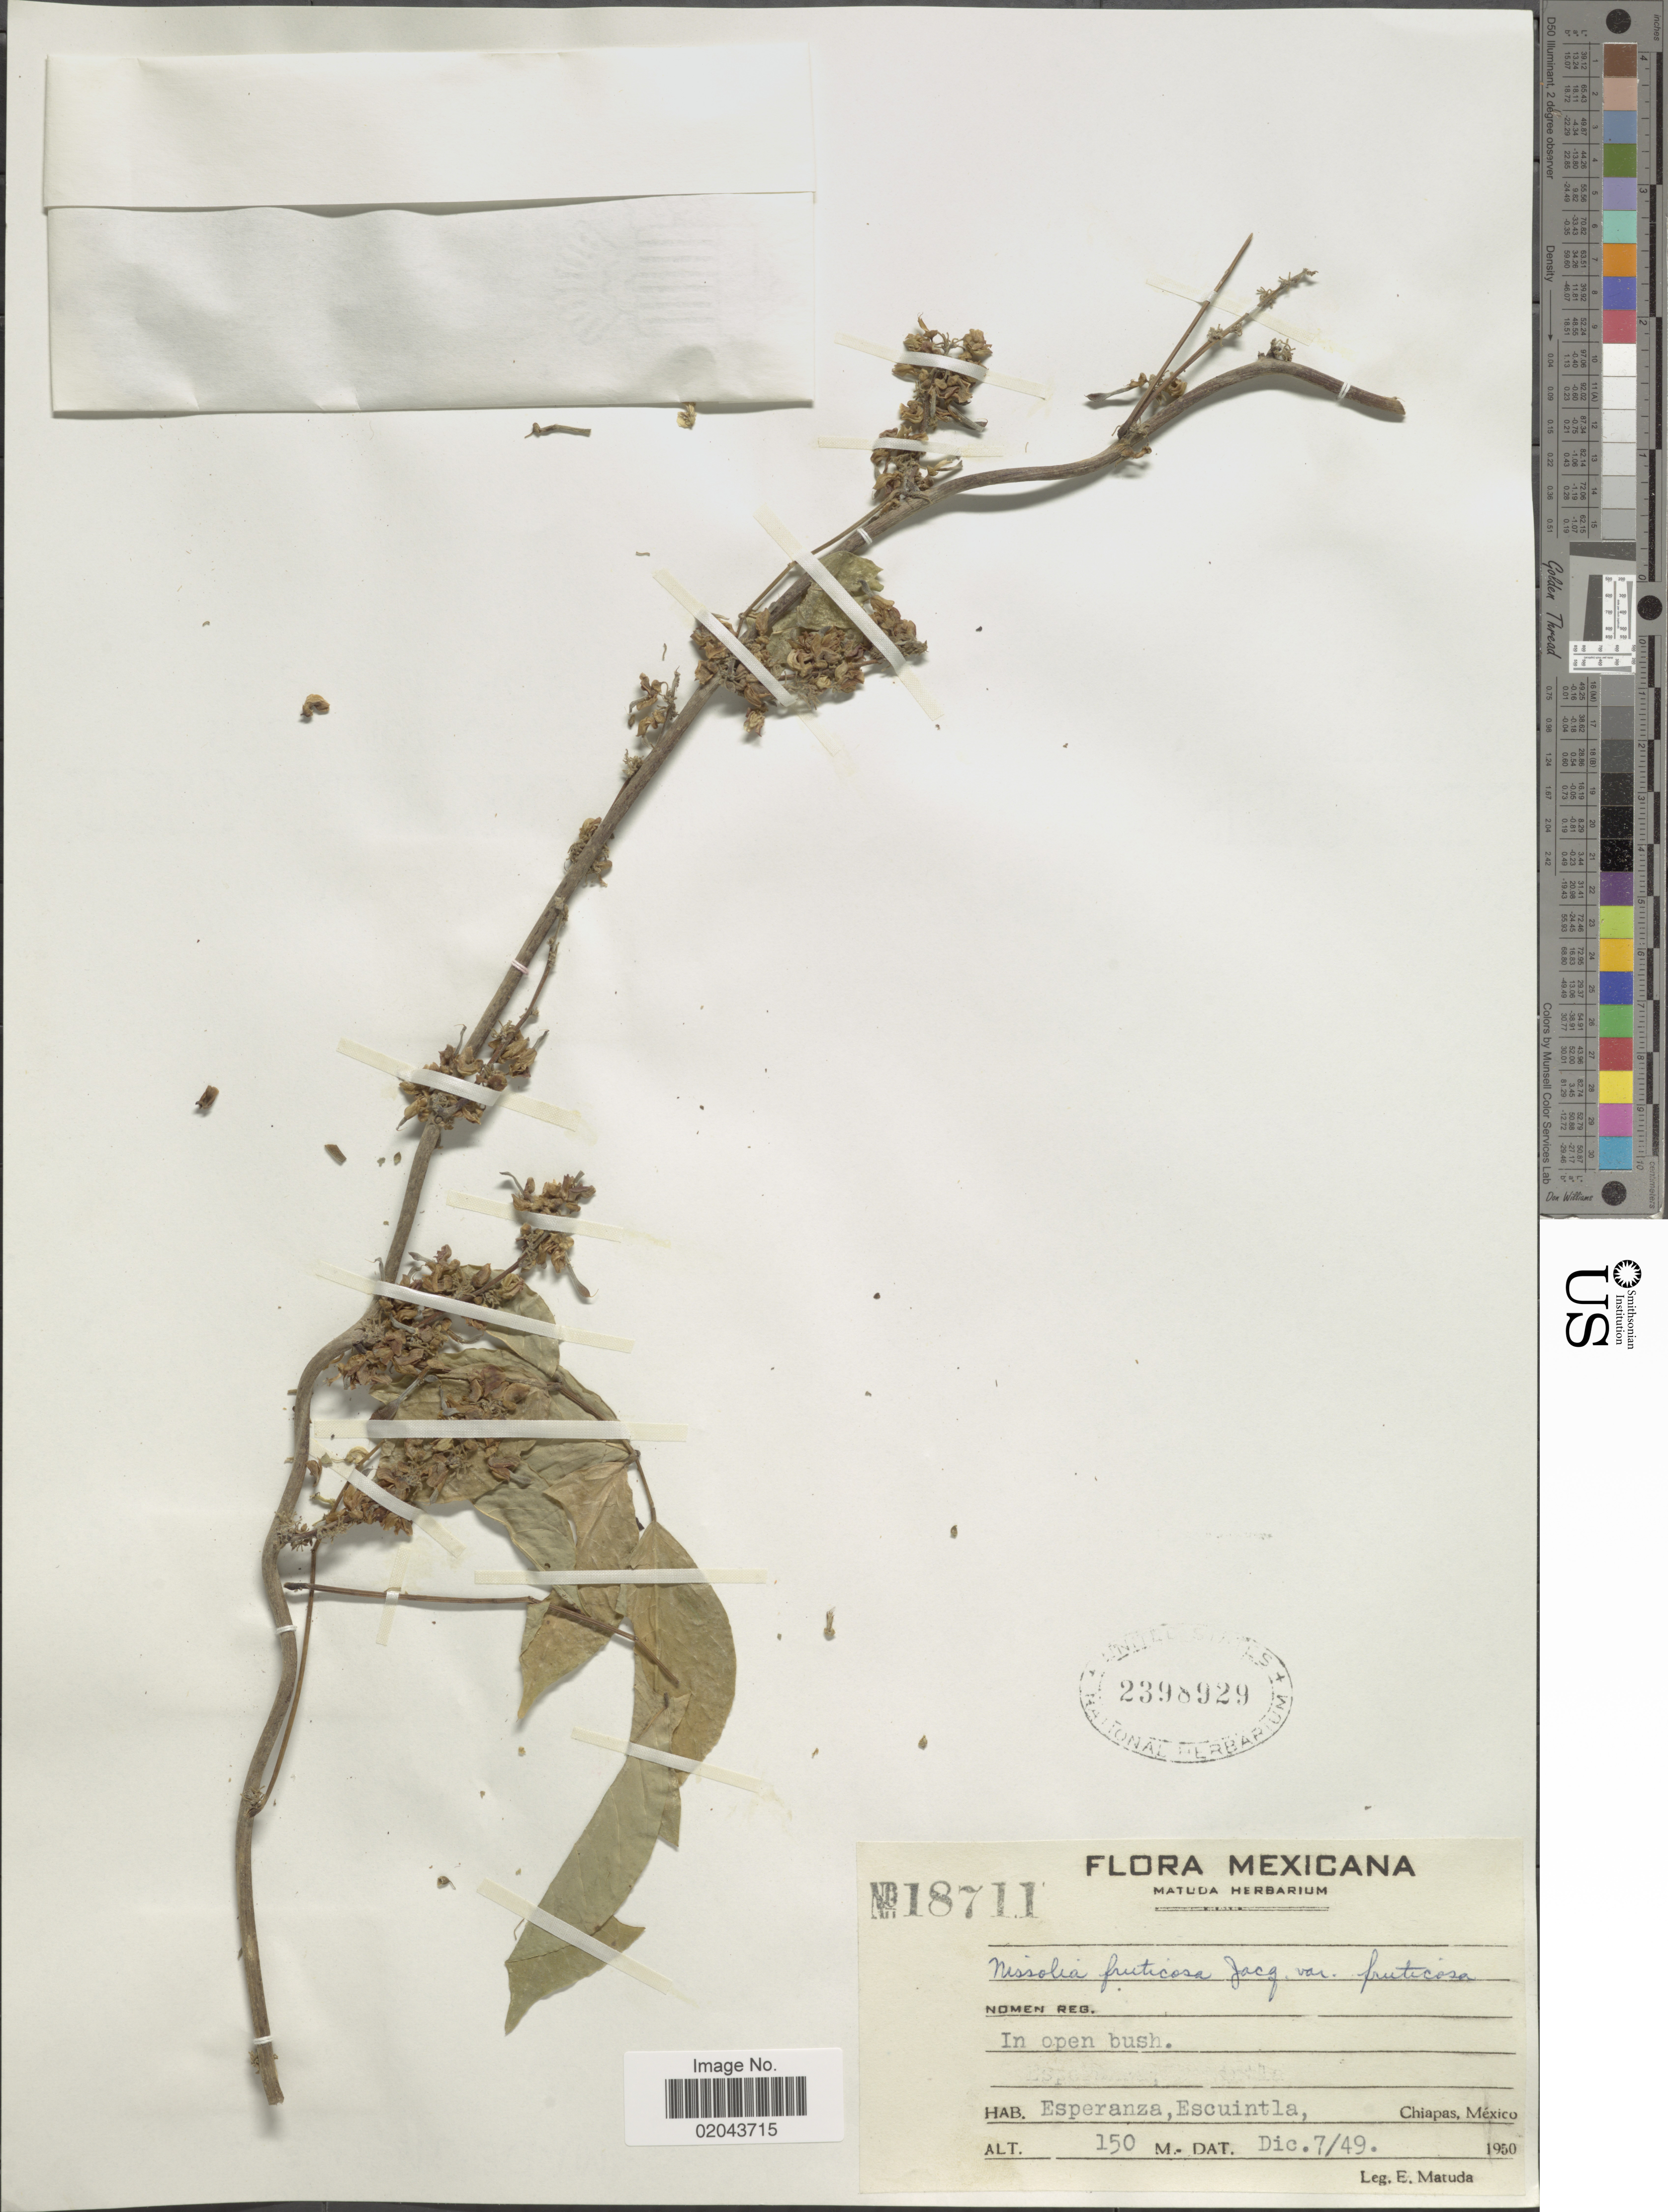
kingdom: Plantae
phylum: Tracheophyta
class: Magnoliopsida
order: Fabales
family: Fabaceae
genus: Nissolia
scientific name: Nissolia fruticosa var. fruticosa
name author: Jacq.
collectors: E. Matuda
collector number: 18711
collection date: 1949-12-07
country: Mexico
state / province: Chiapas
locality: Esperanza, Escuintla.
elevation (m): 150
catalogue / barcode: US 2398929